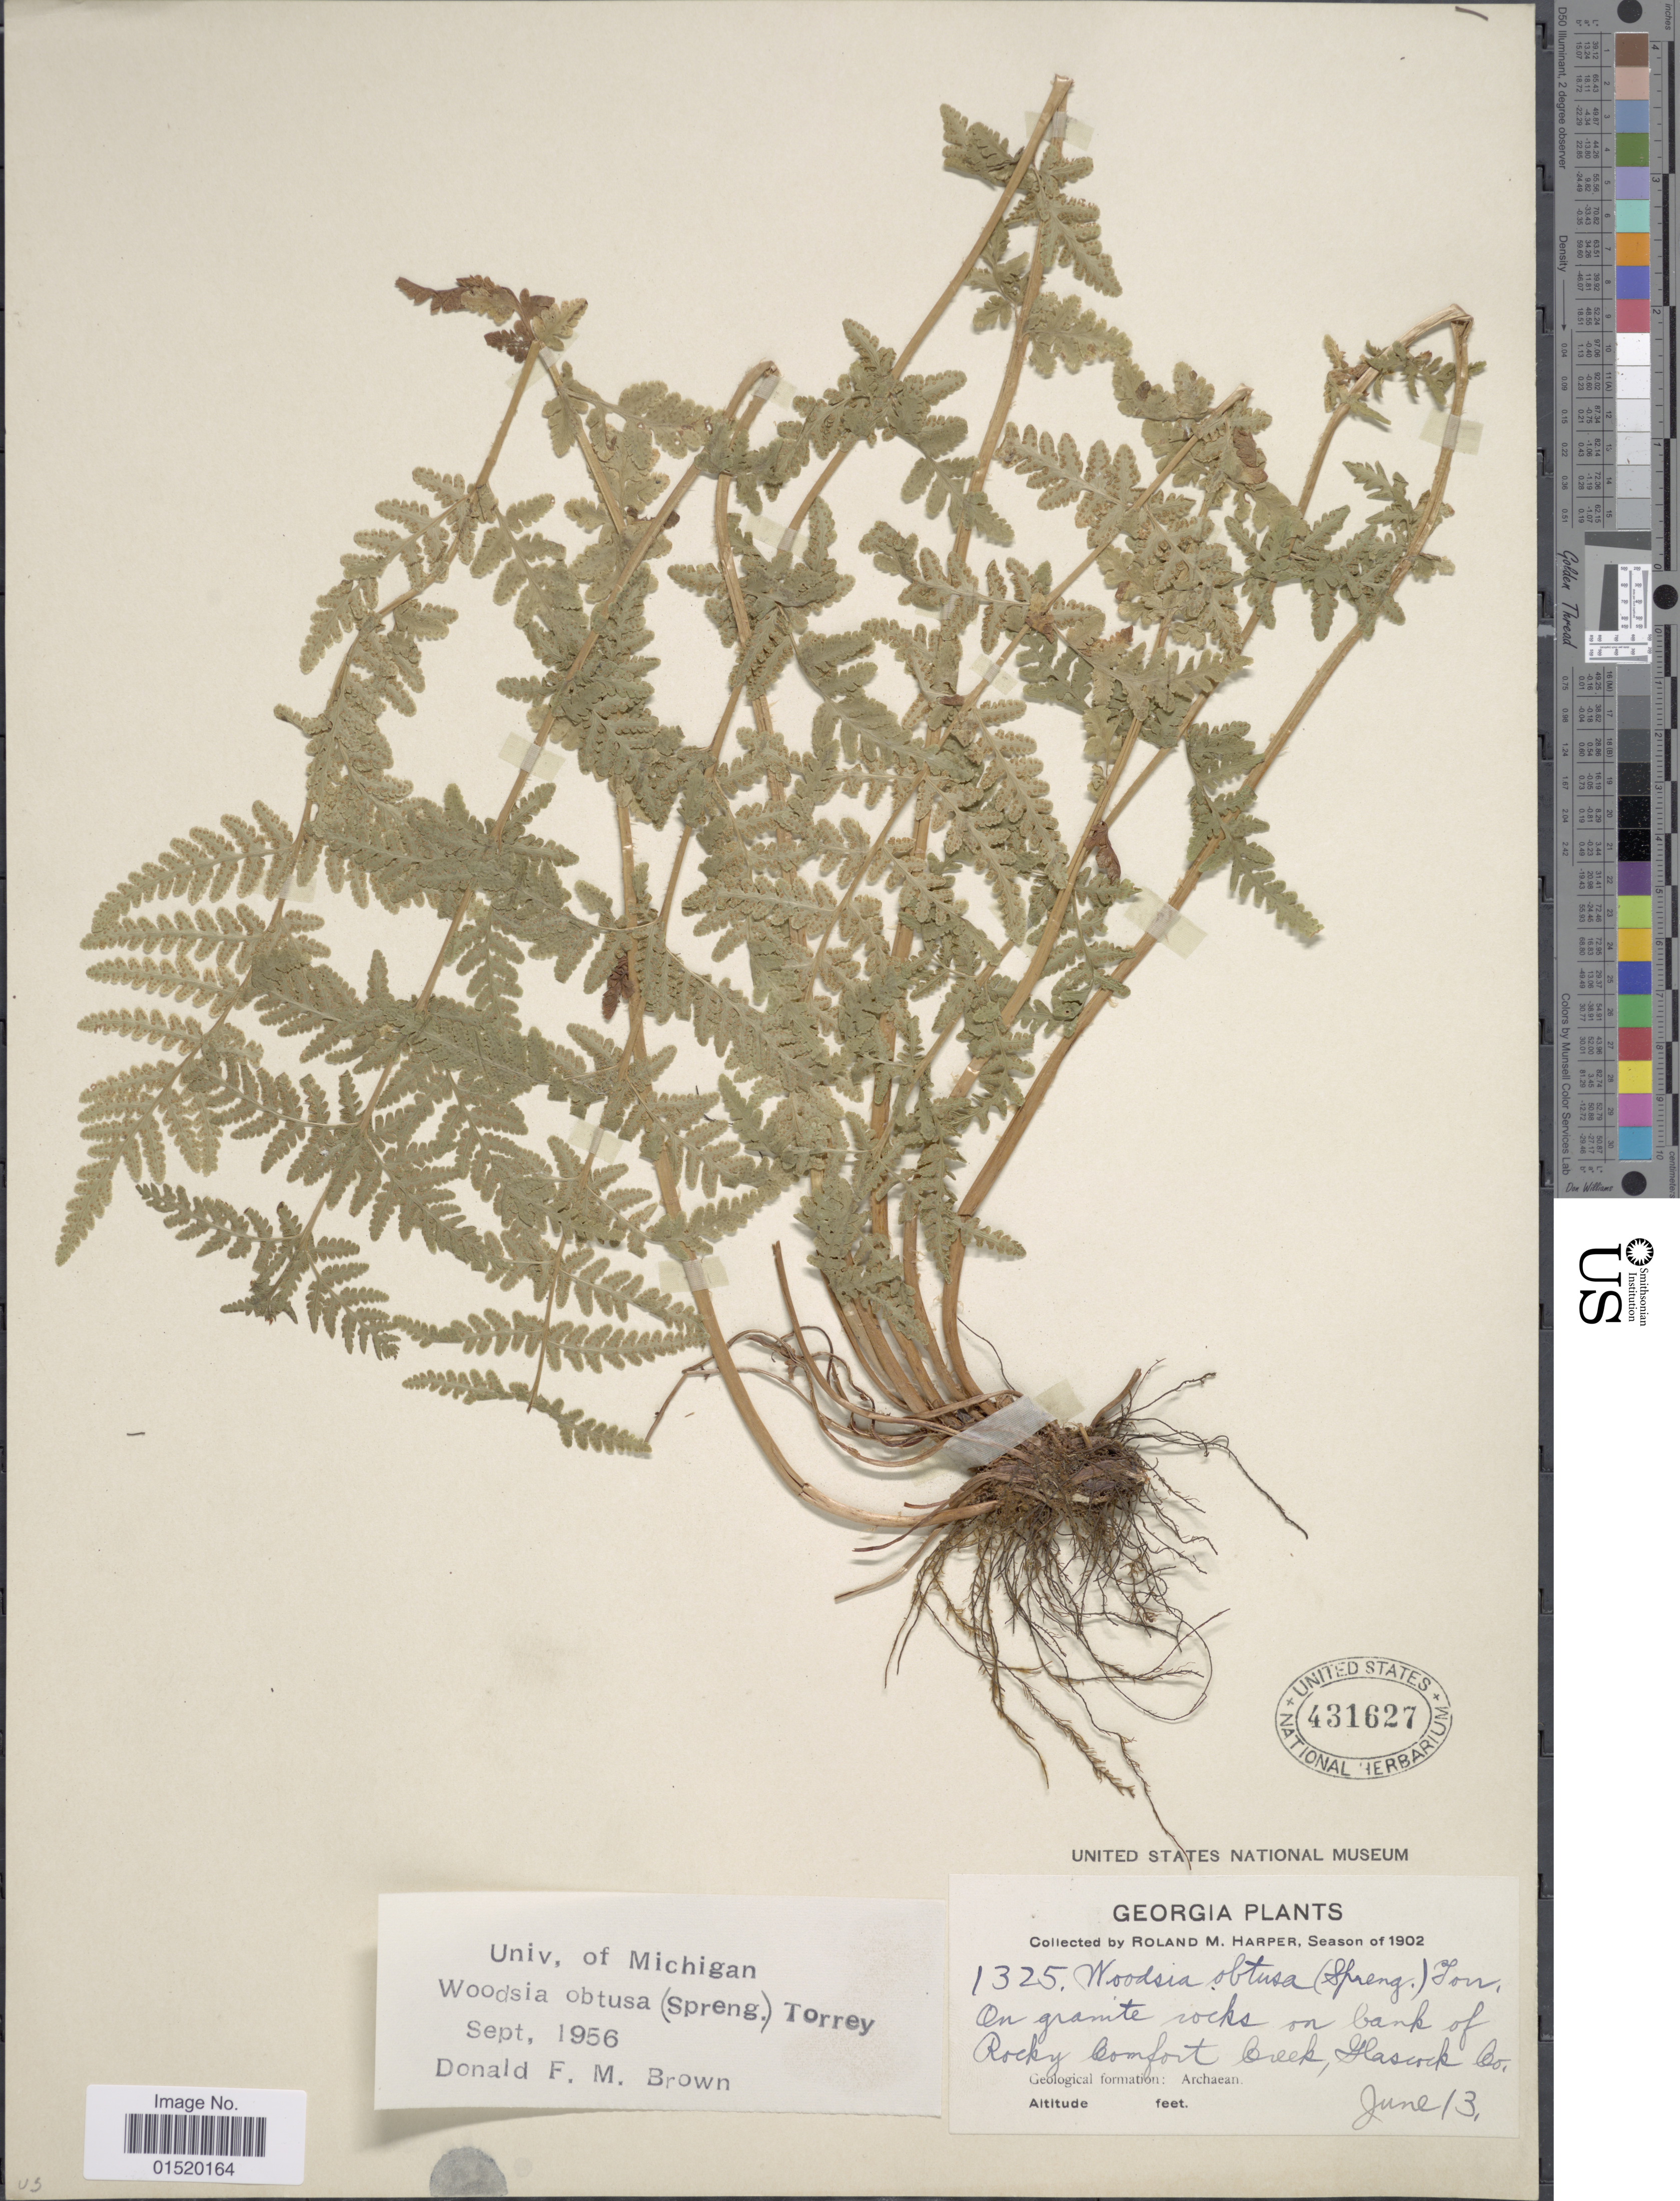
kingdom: Plantae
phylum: Tracheophyta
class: Polypodiopsida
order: Polypodiales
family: Woodsiaceae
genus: Woodsia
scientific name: Woodsia obtusa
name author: (Spreng.) Torr.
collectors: R. M. Harper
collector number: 1325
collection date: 1902-06-13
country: United States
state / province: Georgia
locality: On granite rocks on bank of Rocky comfort Creek, Glascock Co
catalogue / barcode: US 431627